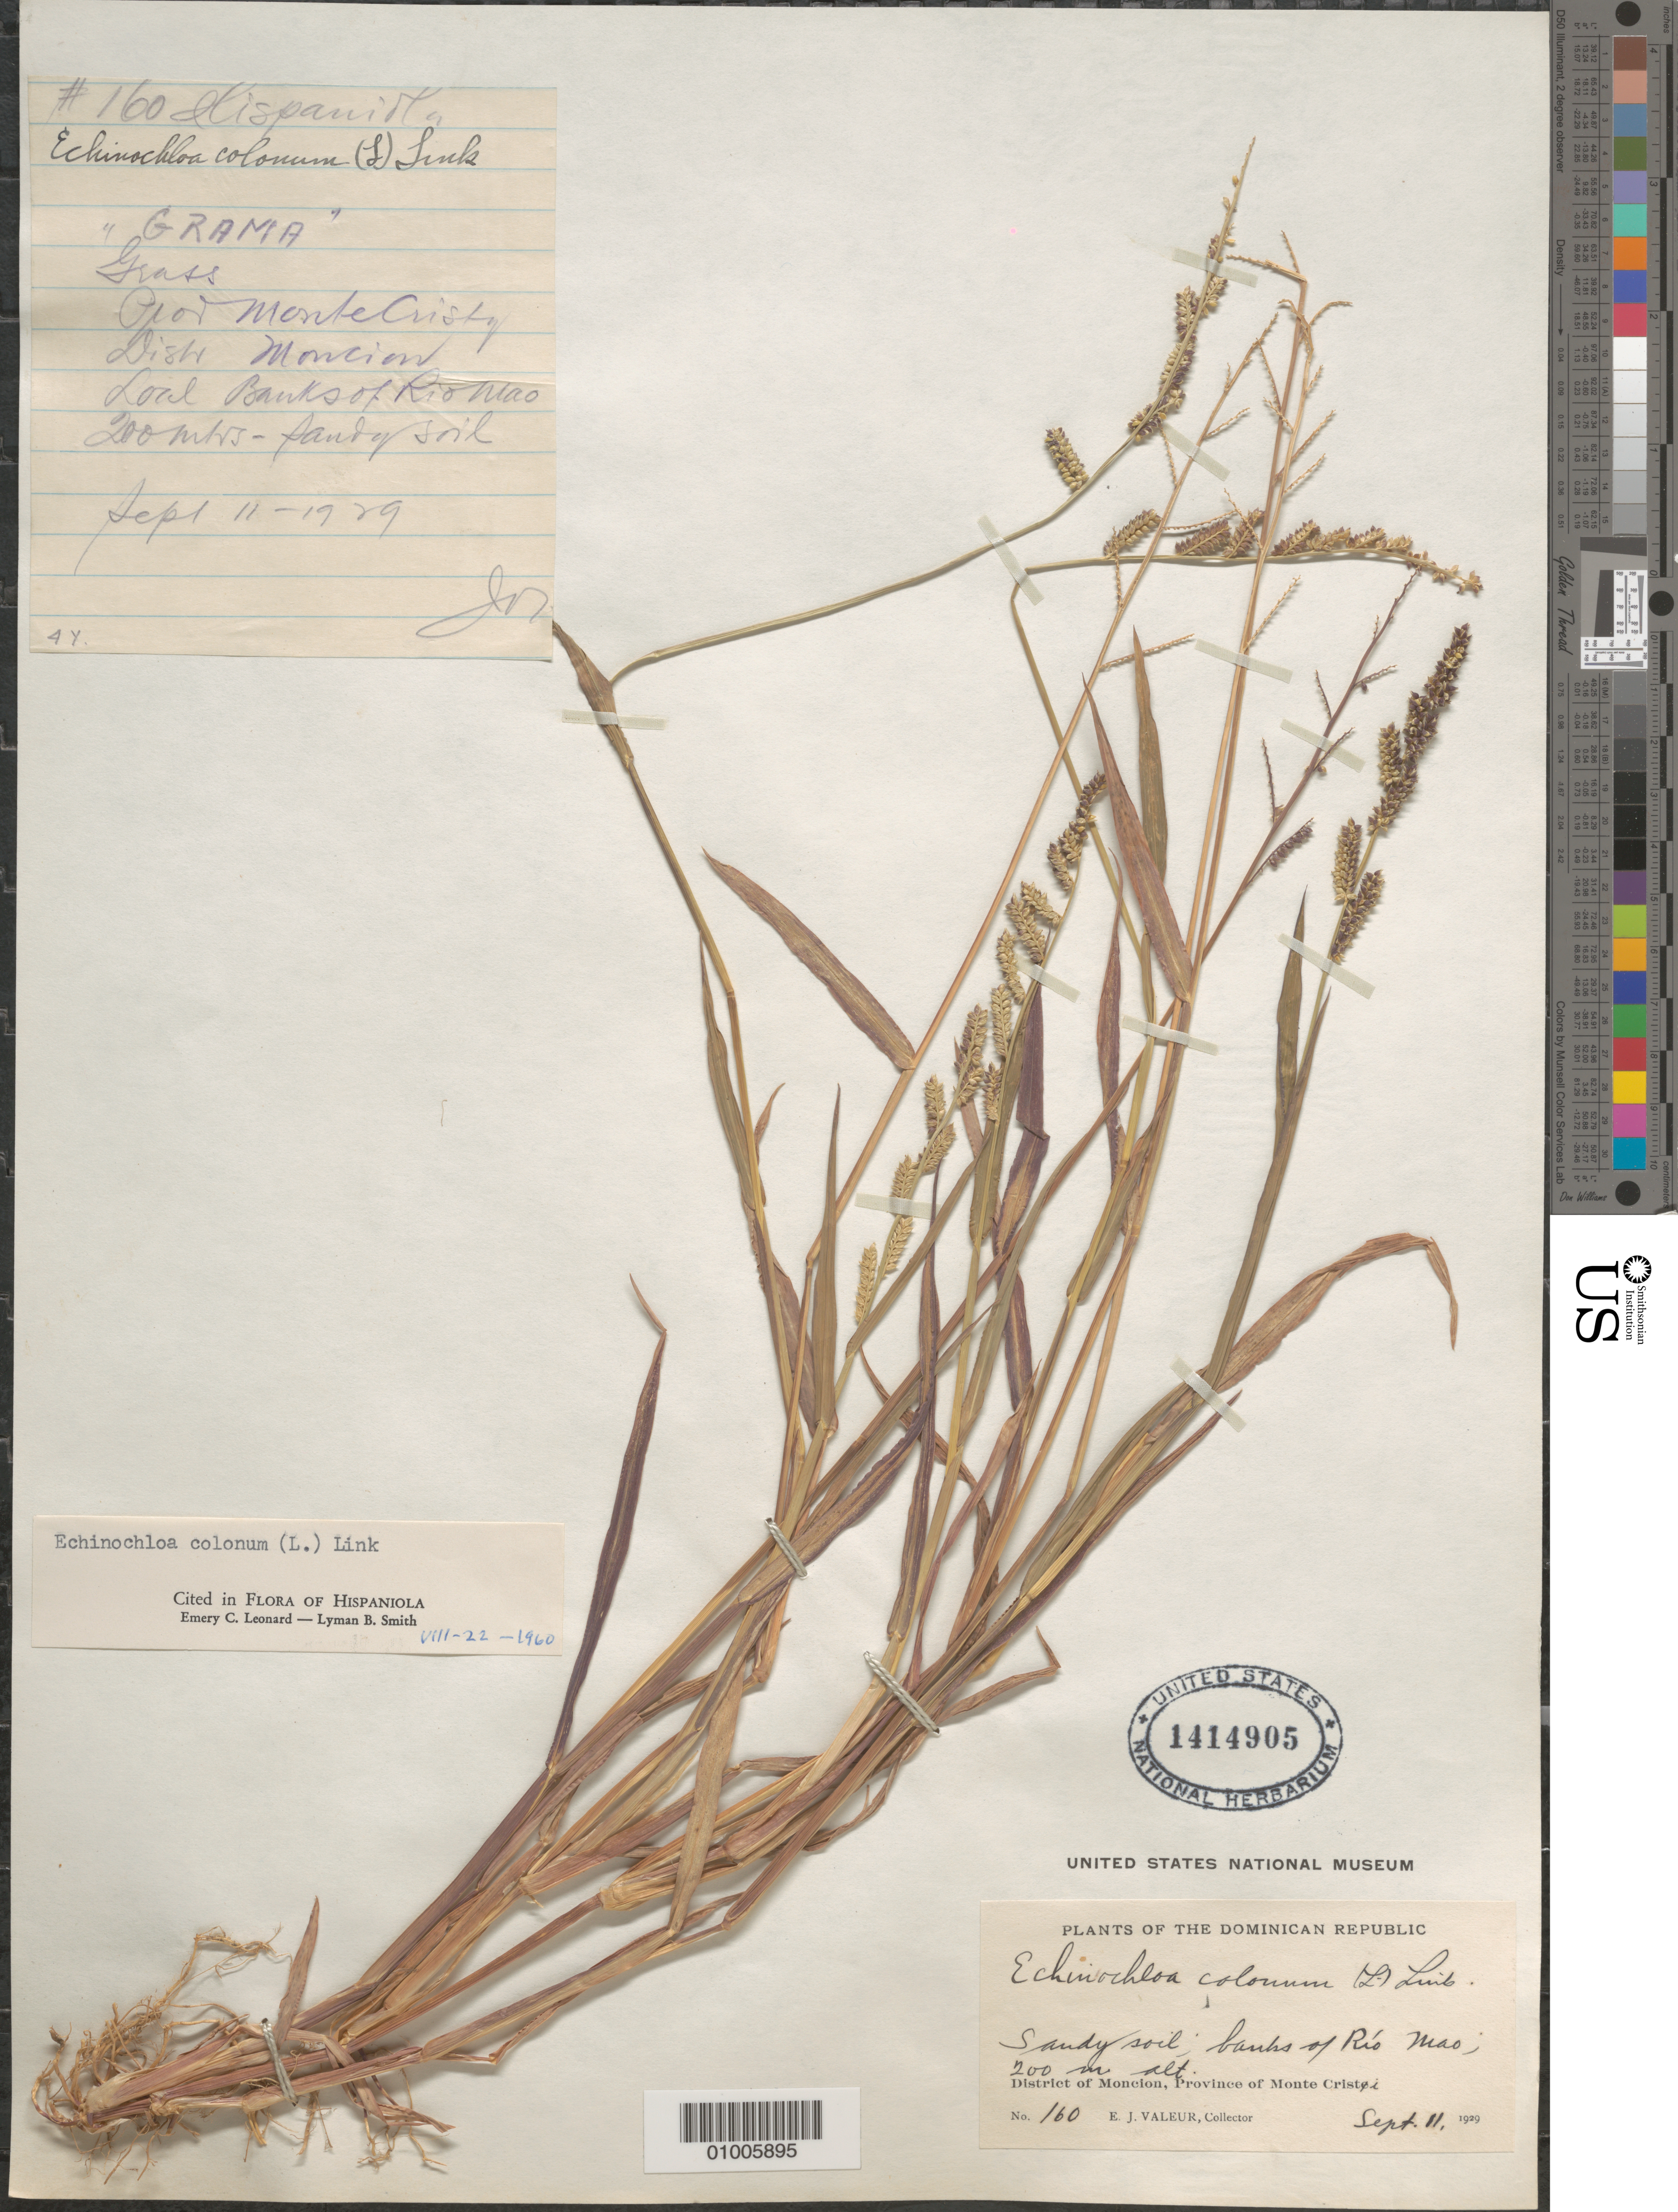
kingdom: Plantae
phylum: Tracheophyta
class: Liliopsida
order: Poales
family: Poaceae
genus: Echinochloa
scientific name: Echinochloa colona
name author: (L.) Link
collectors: E. Valeur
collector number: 160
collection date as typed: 11 Sep 1929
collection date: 1929-09-11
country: Dominican Republic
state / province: Monte Cristi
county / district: Monción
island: Hispaniola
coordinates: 0 N, 0 E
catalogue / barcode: US 1414905